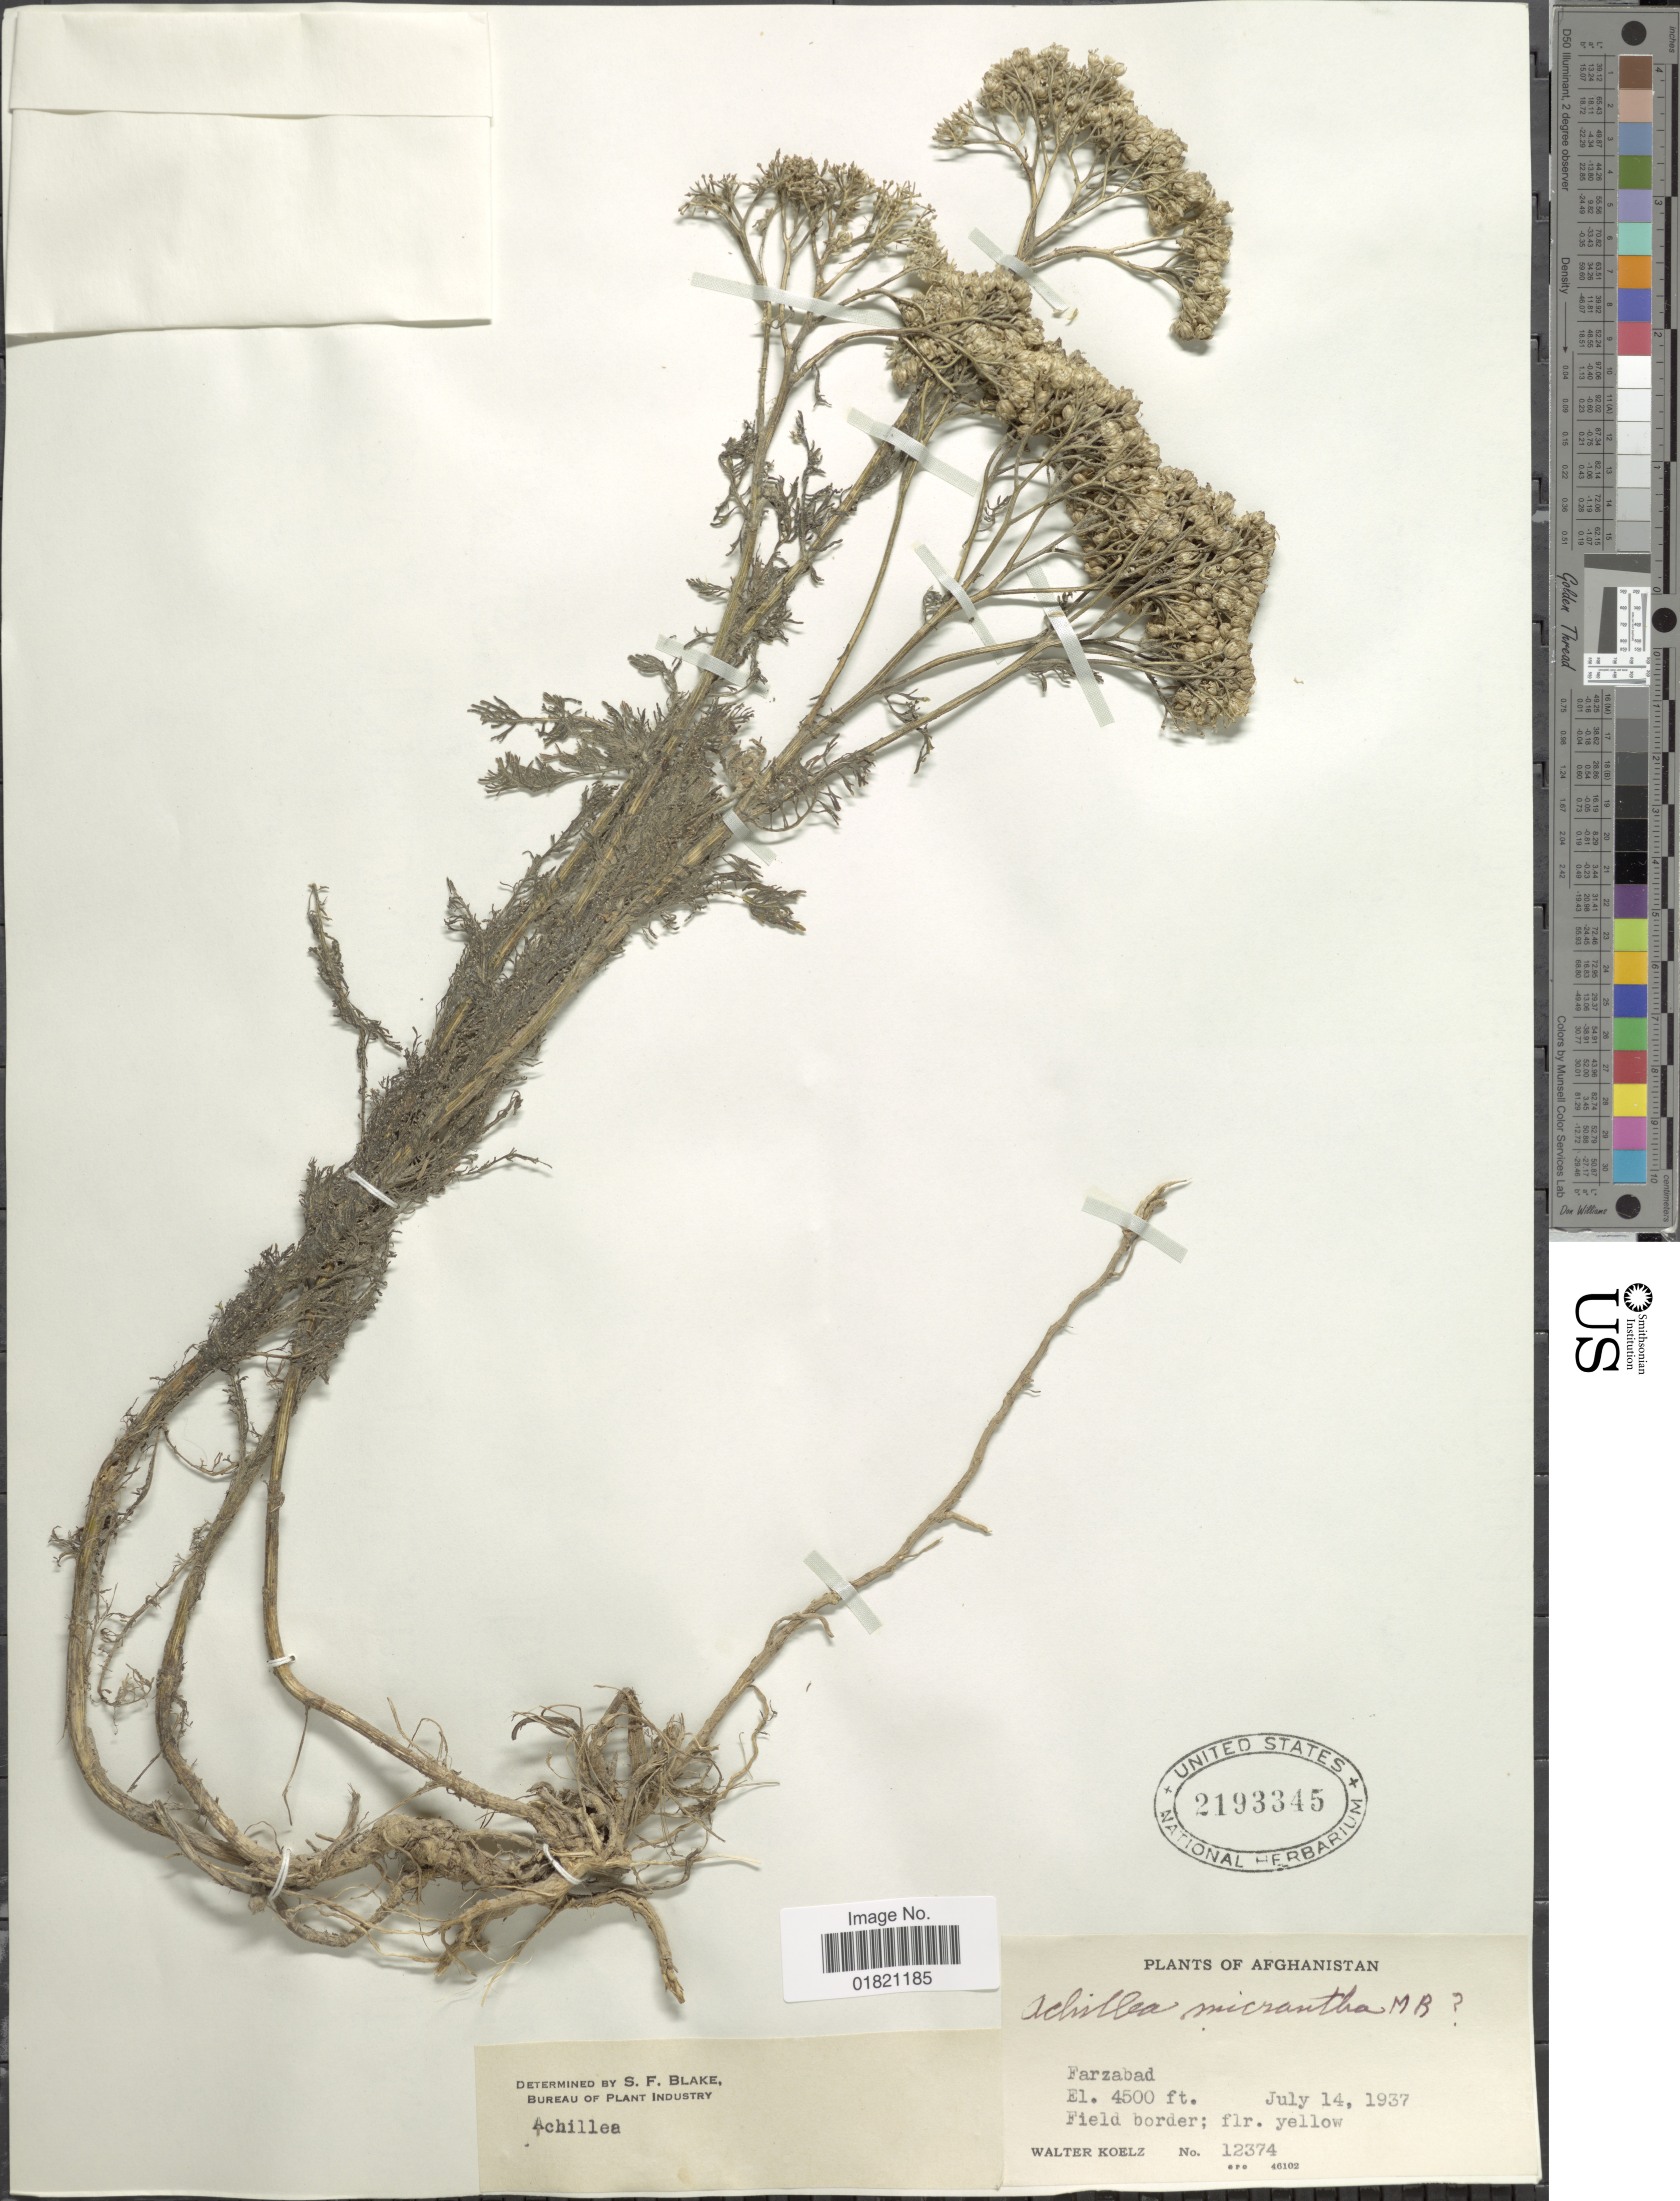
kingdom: Plantae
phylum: Tracheophyta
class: Magnoliopsida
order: Asterales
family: Asteraceae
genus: Achillea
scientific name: Achillea micrantha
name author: M. Bieb.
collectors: W. N. Koelz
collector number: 12374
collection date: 1937-07-14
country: Afghanistan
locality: Farzabad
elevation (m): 1372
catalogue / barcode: US 2193345